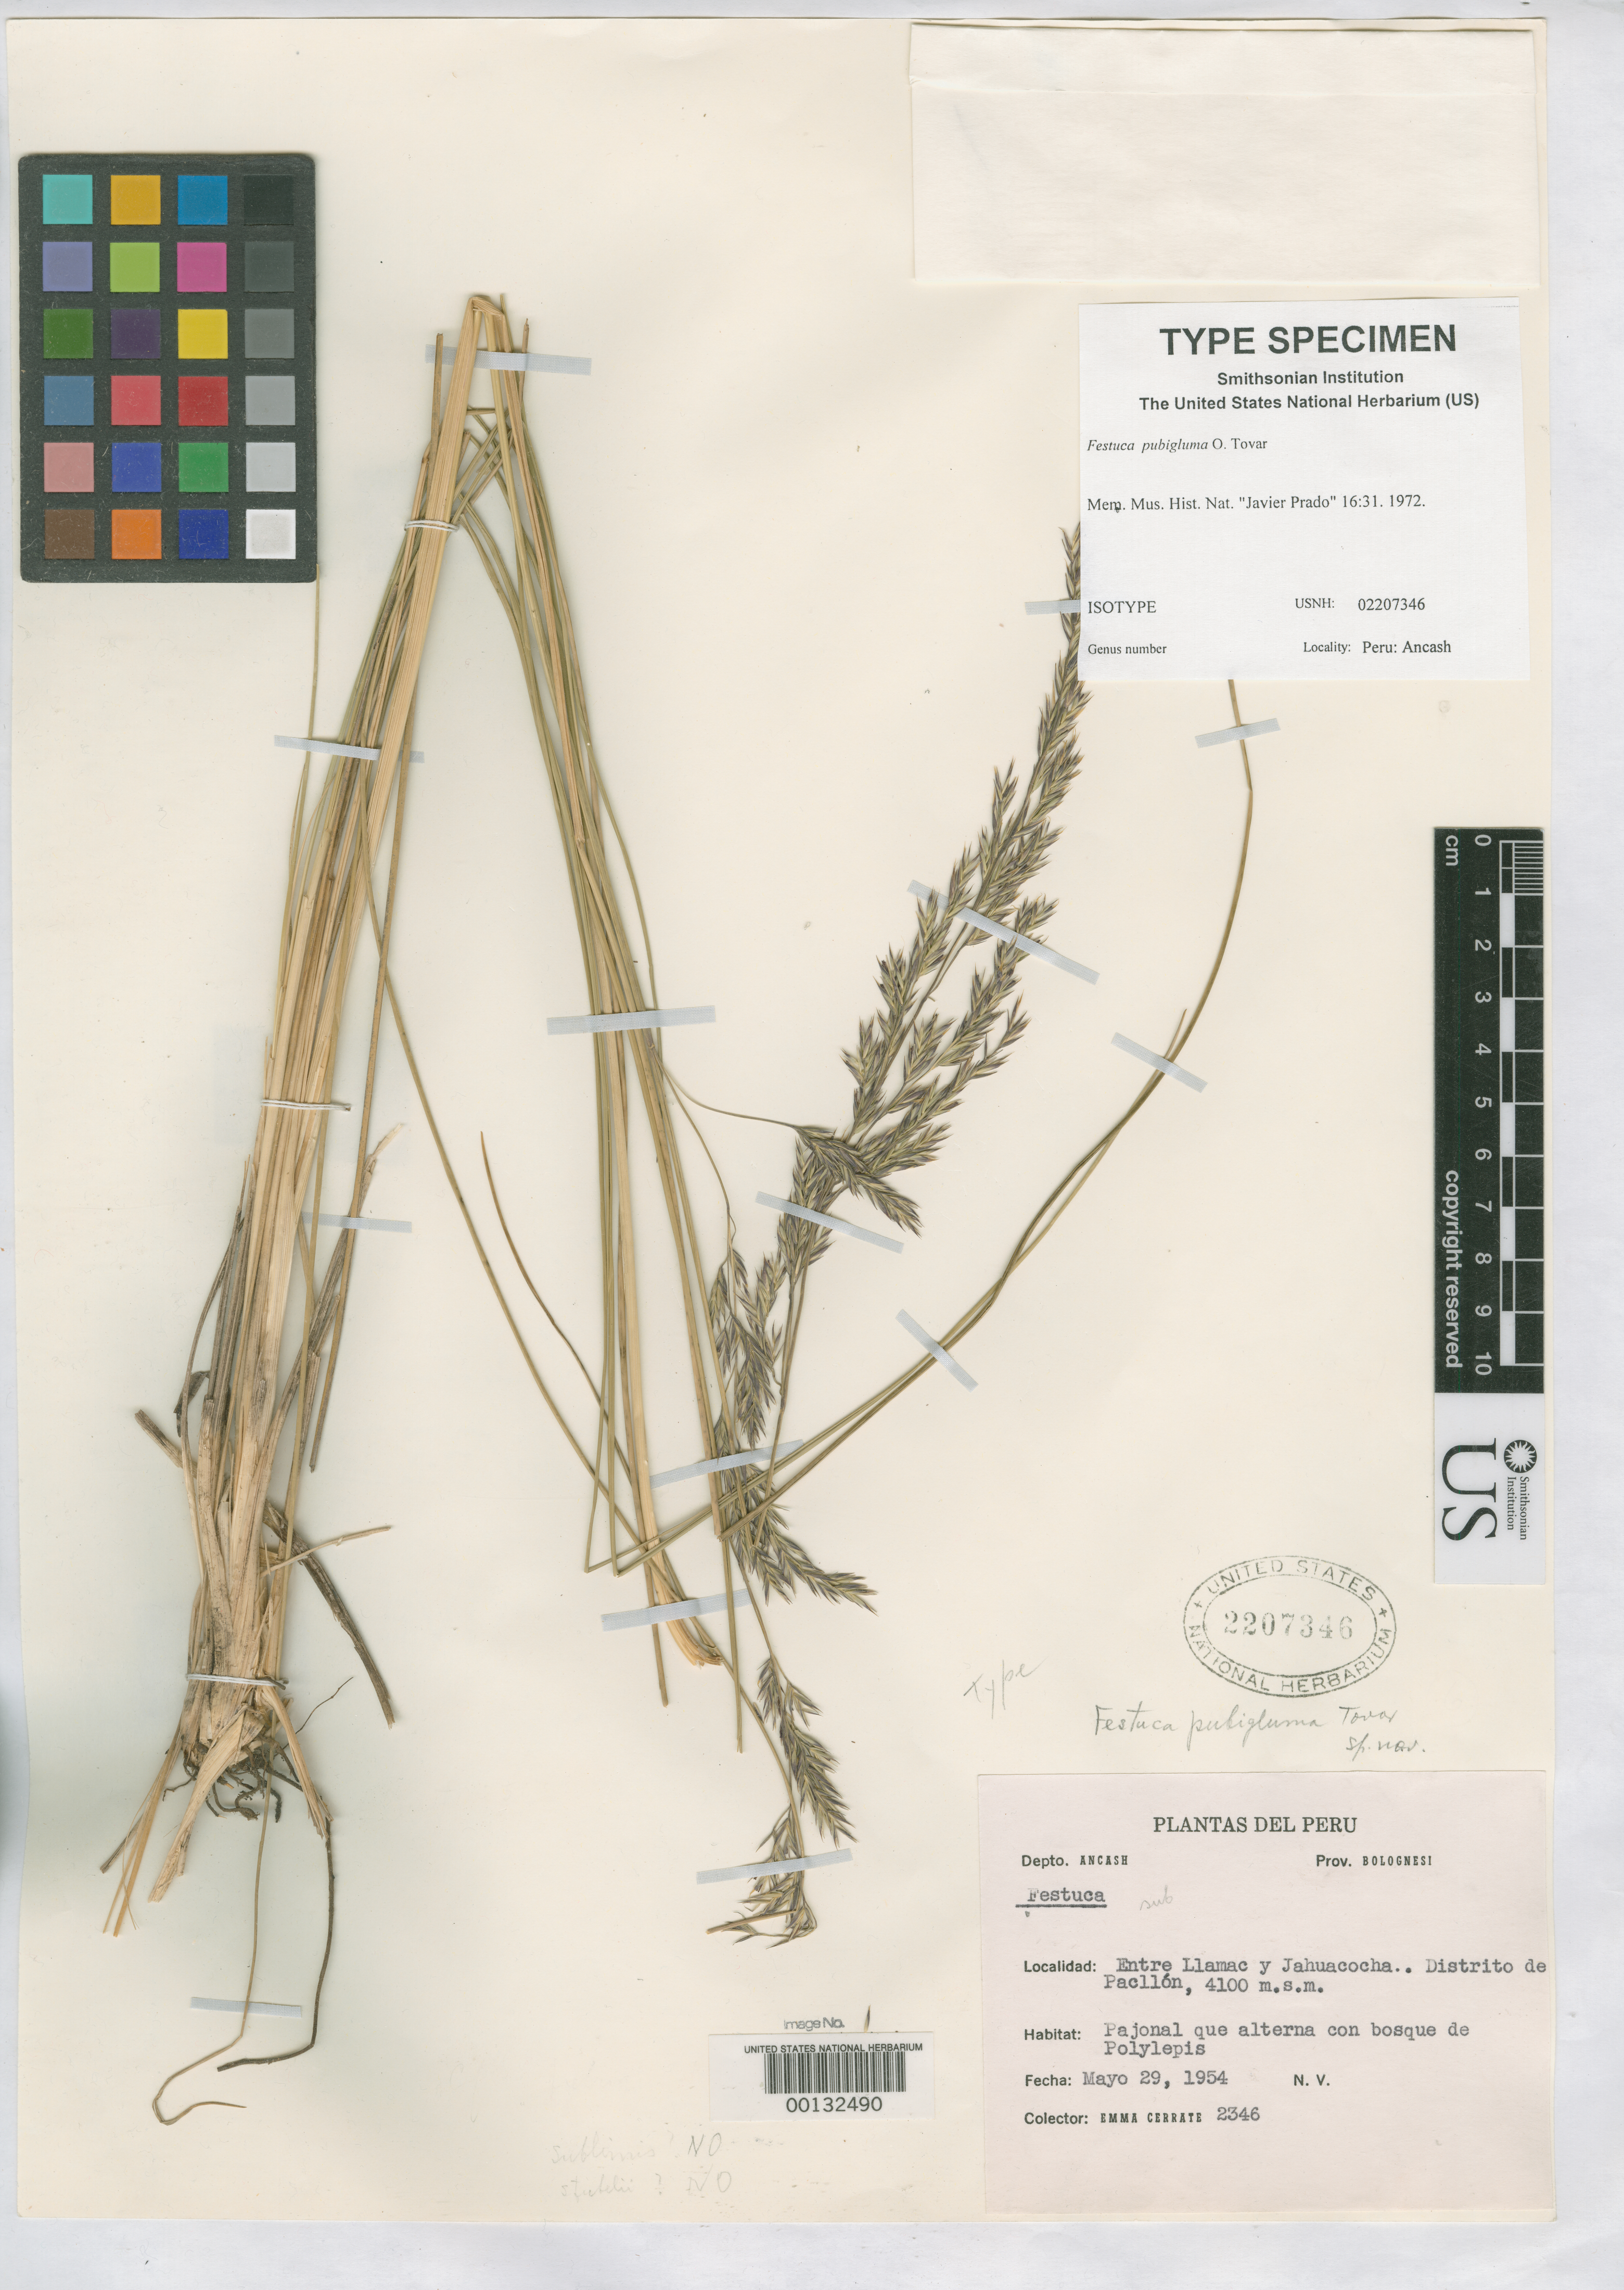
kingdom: Plantae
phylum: Tracheophyta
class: Liliopsida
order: Poales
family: Poaceae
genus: Festuca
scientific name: Festuca pubigluma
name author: Tovar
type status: Isotype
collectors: E. Cerrate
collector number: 2346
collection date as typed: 29 May 1954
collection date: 1954-05-29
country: Peru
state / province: Ancash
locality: Pacllón, between Llamac and Jahuacocha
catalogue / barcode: US 2207346